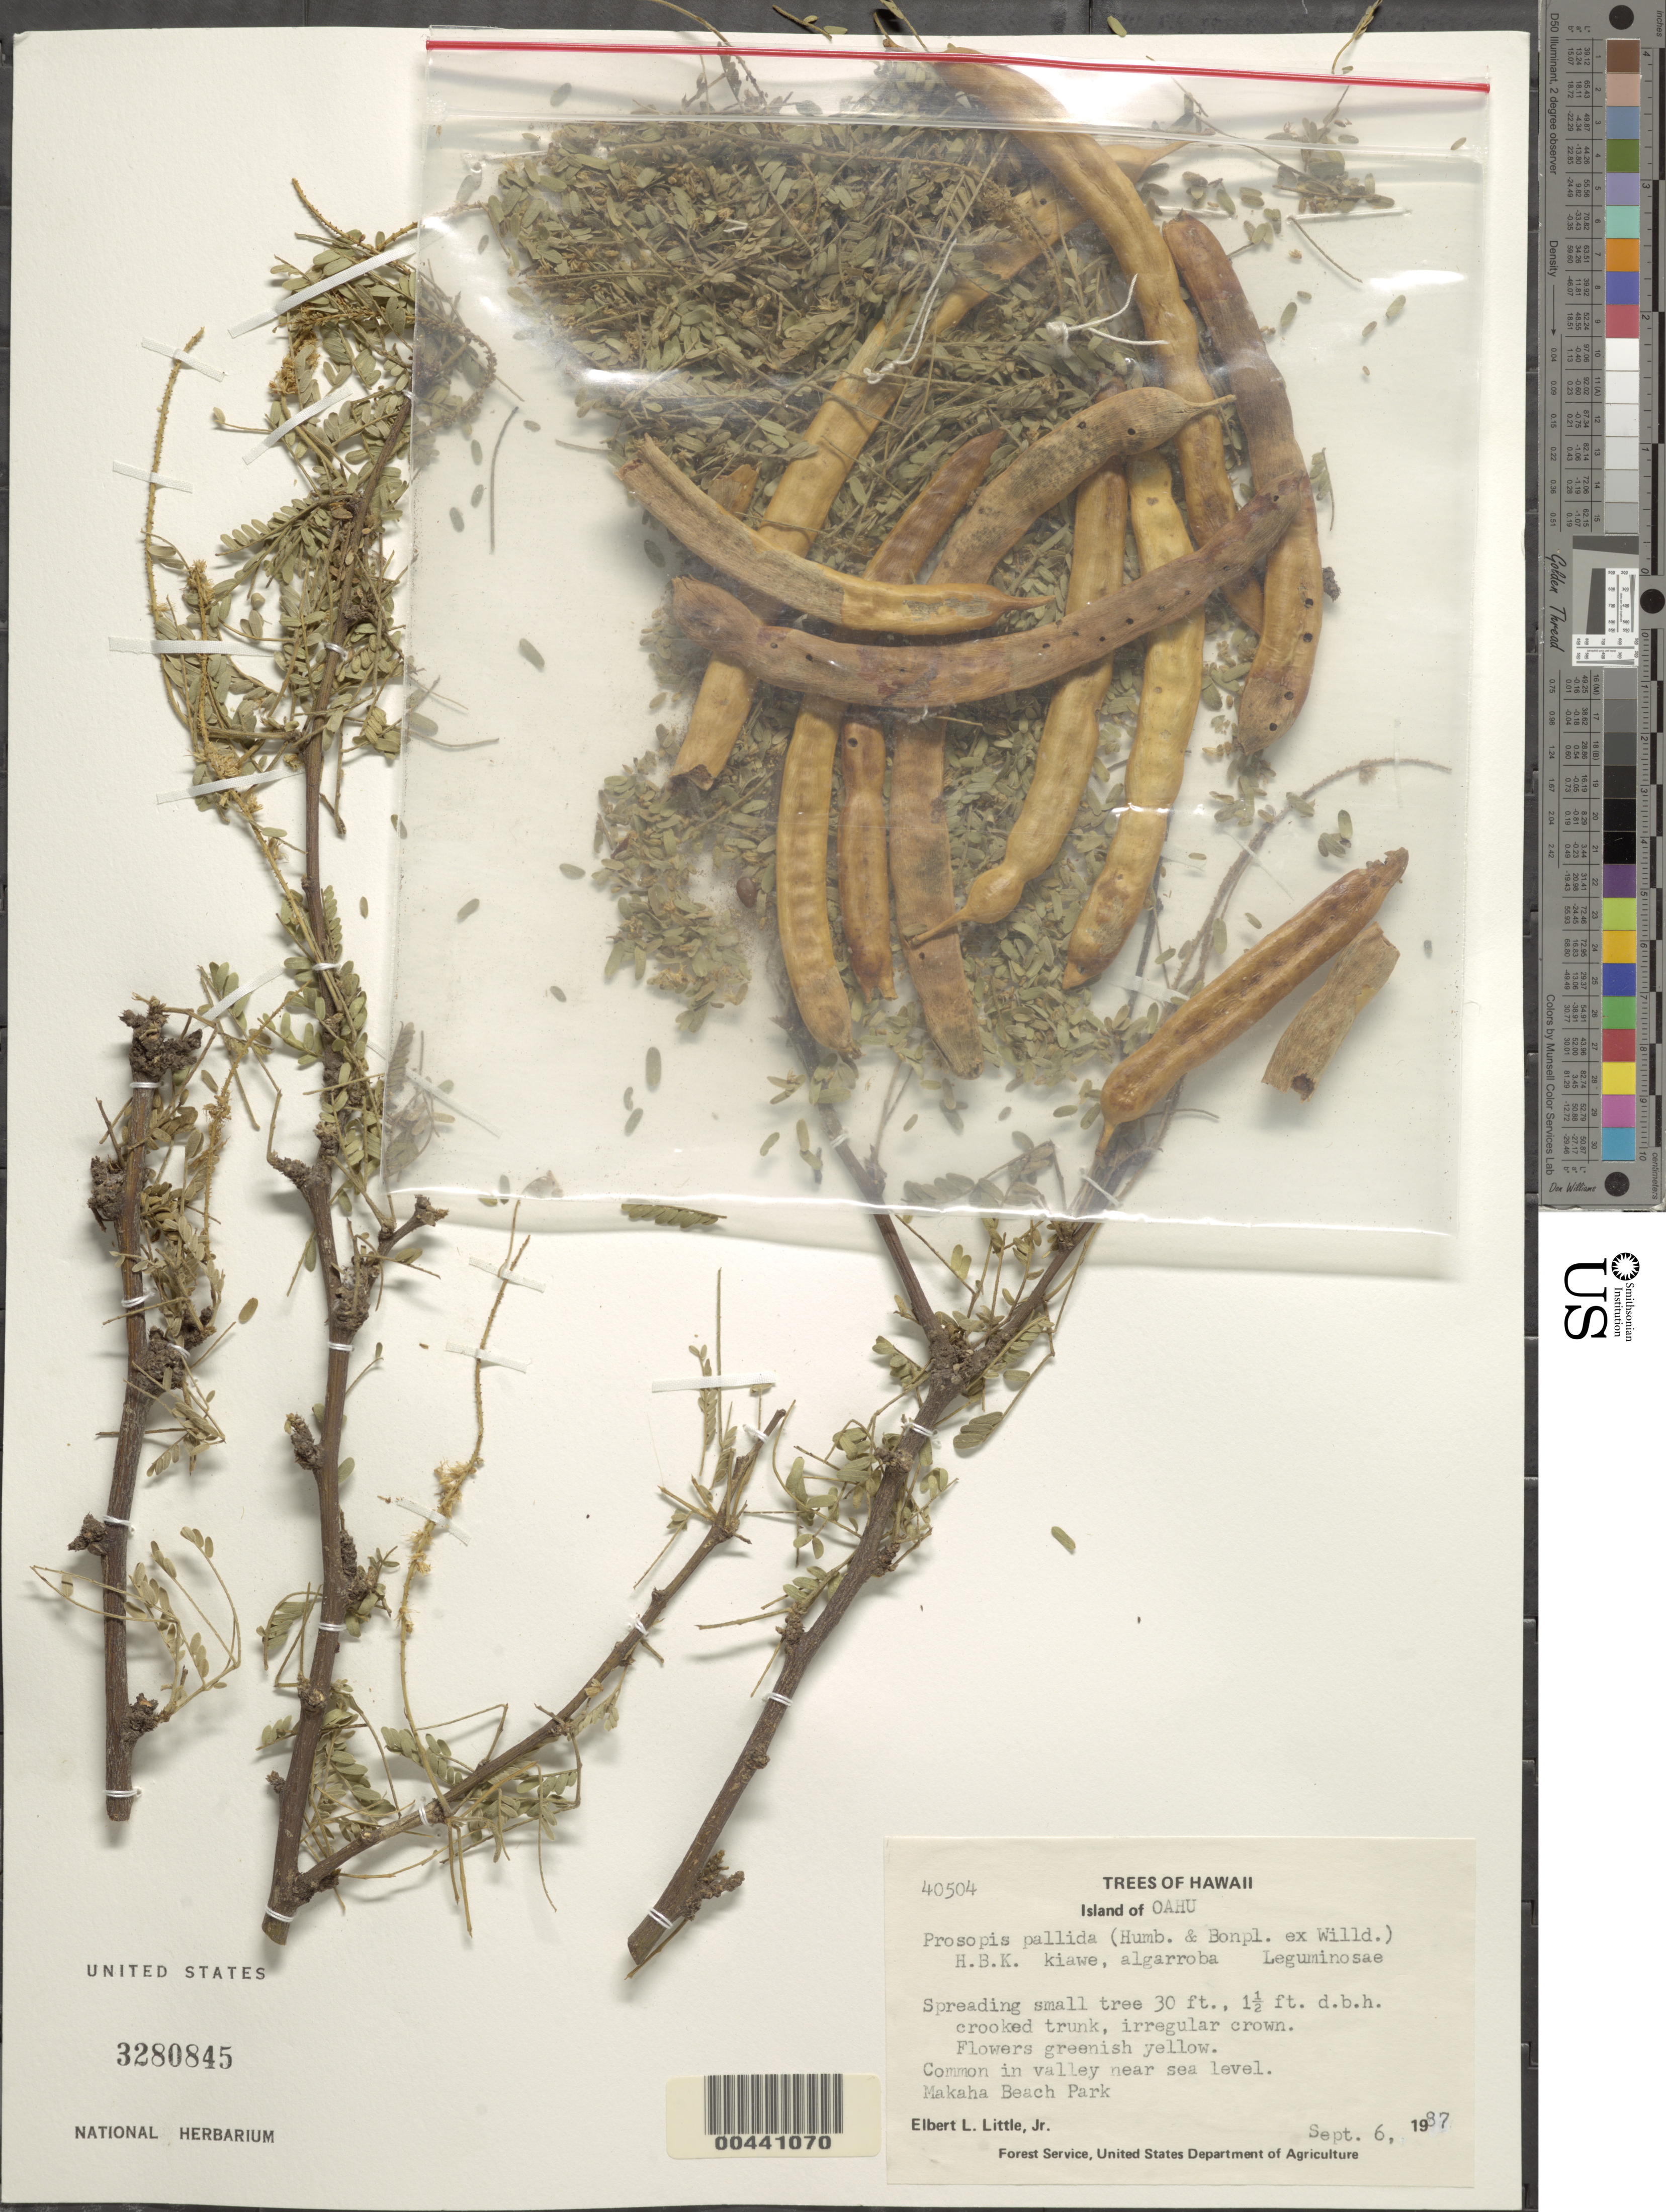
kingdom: Plantae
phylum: Tracheophyta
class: Magnoliopsida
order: Fabales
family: Fabaceae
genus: Neltuma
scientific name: Neltuma pallida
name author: (Humb. & Bonpl. ex Willd.) C. E. Hughes & G.P. Lewis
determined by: Wagner, W. L., (BOT), Smithsonian Institution - National Museum of Natural History (UNITED STATES)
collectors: E. L. Little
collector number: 40504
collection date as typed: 6 Sep 1987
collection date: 1987-09-06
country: United States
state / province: Hawaii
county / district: Honolulu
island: Oahu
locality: Makaha Beach Park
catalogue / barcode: US 3280845